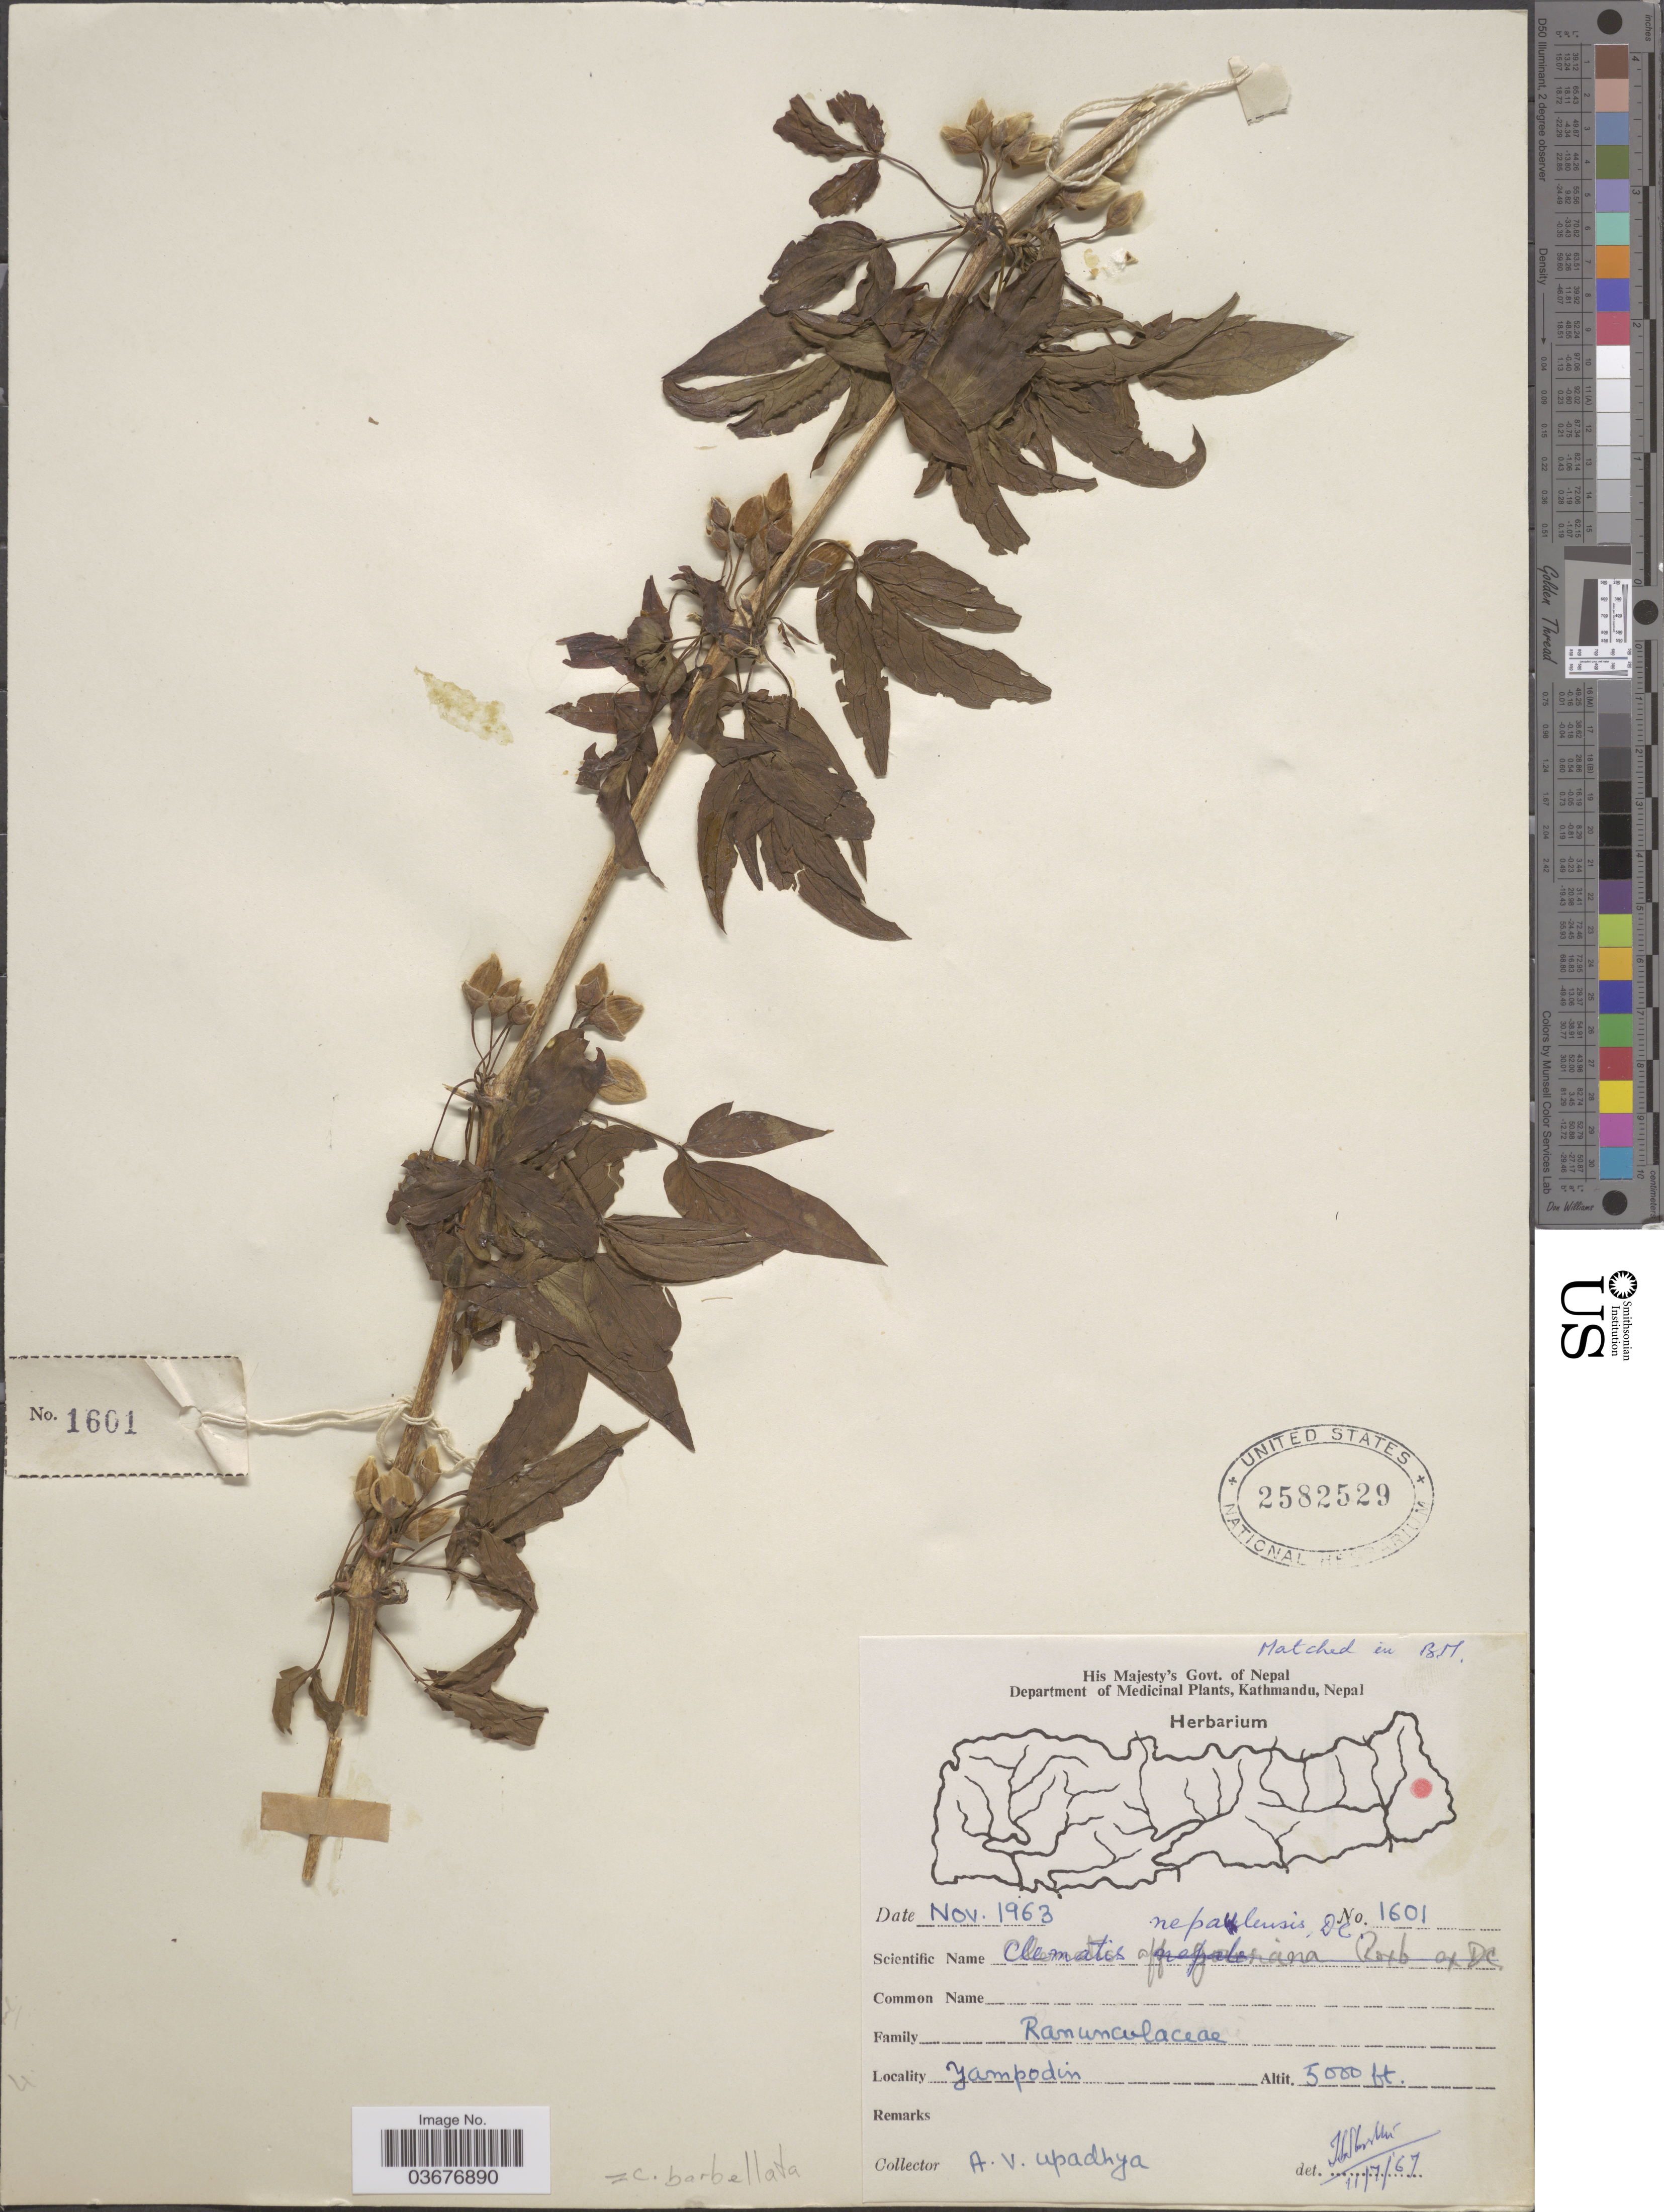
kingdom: Plantae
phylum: Tracheophyta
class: Magnoliopsida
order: Ranunculales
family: Ranunculaceae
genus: Clematis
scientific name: Clematis barbellata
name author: Edgew.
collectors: A. Upadhya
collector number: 1601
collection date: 1963-11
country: Nepal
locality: Yampodin.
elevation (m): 1524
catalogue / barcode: US 2582529